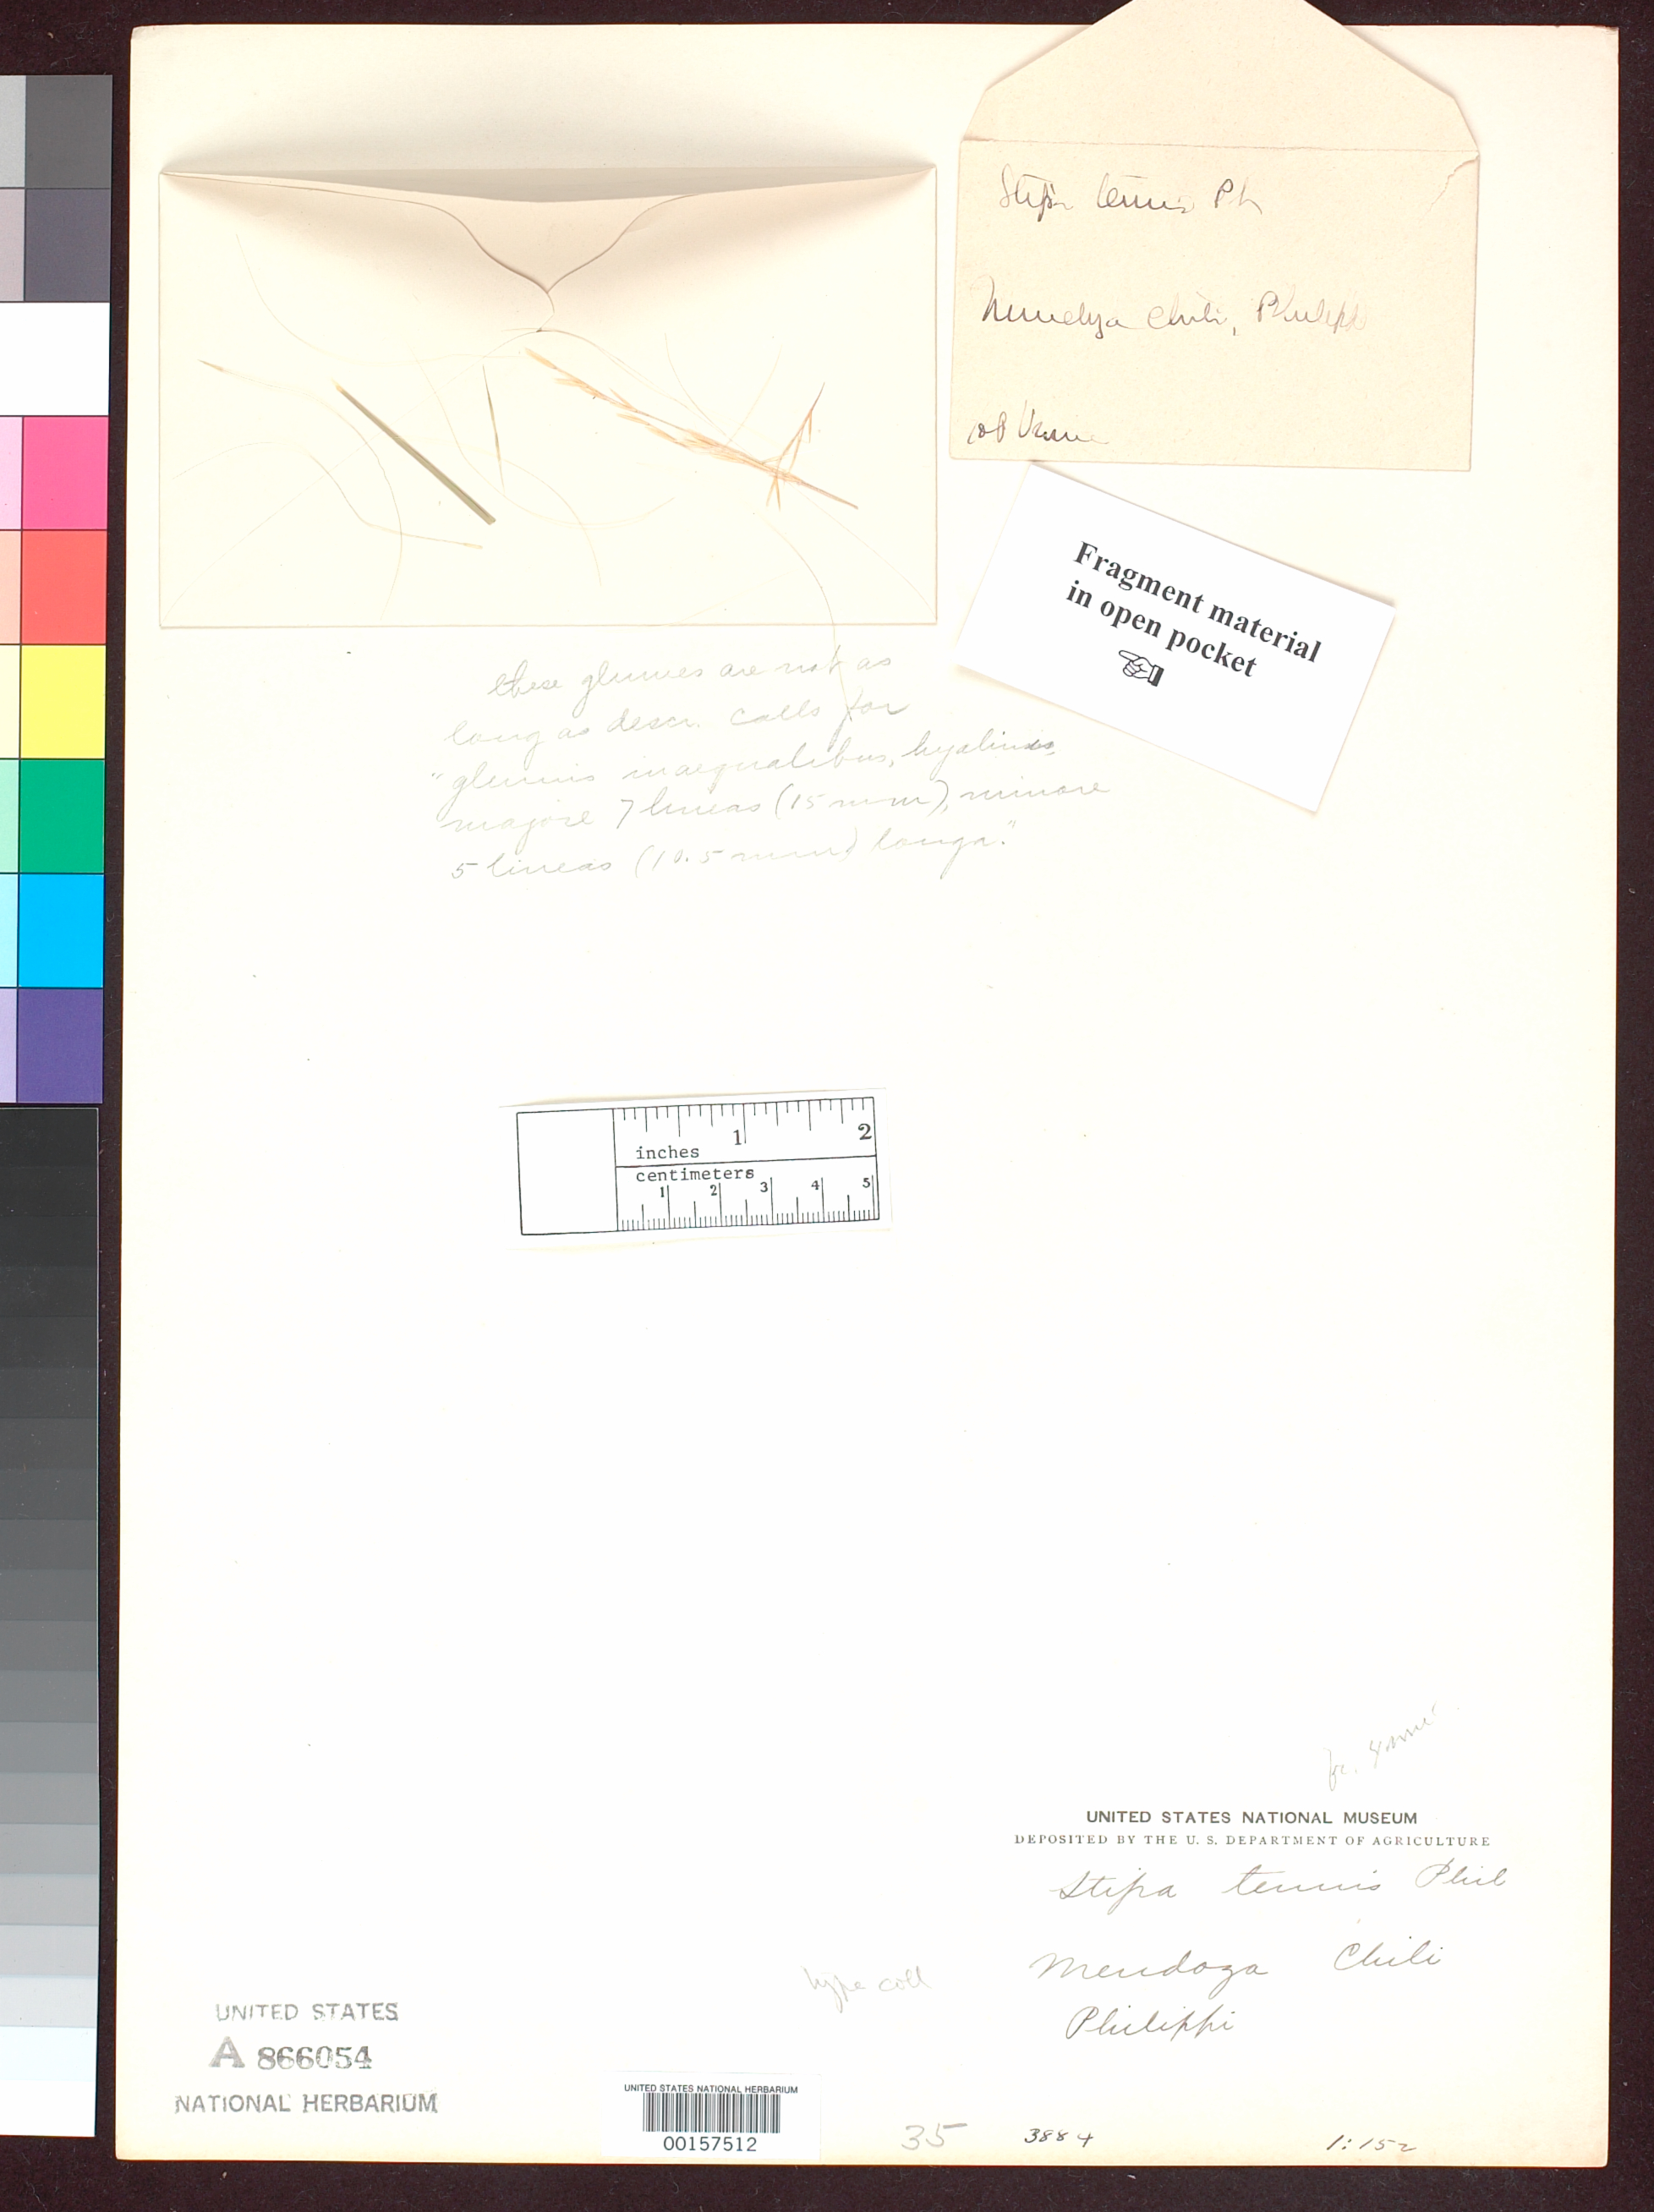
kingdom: Plantae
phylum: Tracheophyta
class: Liliopsida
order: Poales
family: Poaceae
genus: Stipa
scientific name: Stipa tenuis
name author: Phil.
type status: Type Fragment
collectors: R. A. Philippi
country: Argentina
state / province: Mendoza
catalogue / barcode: US 866054A